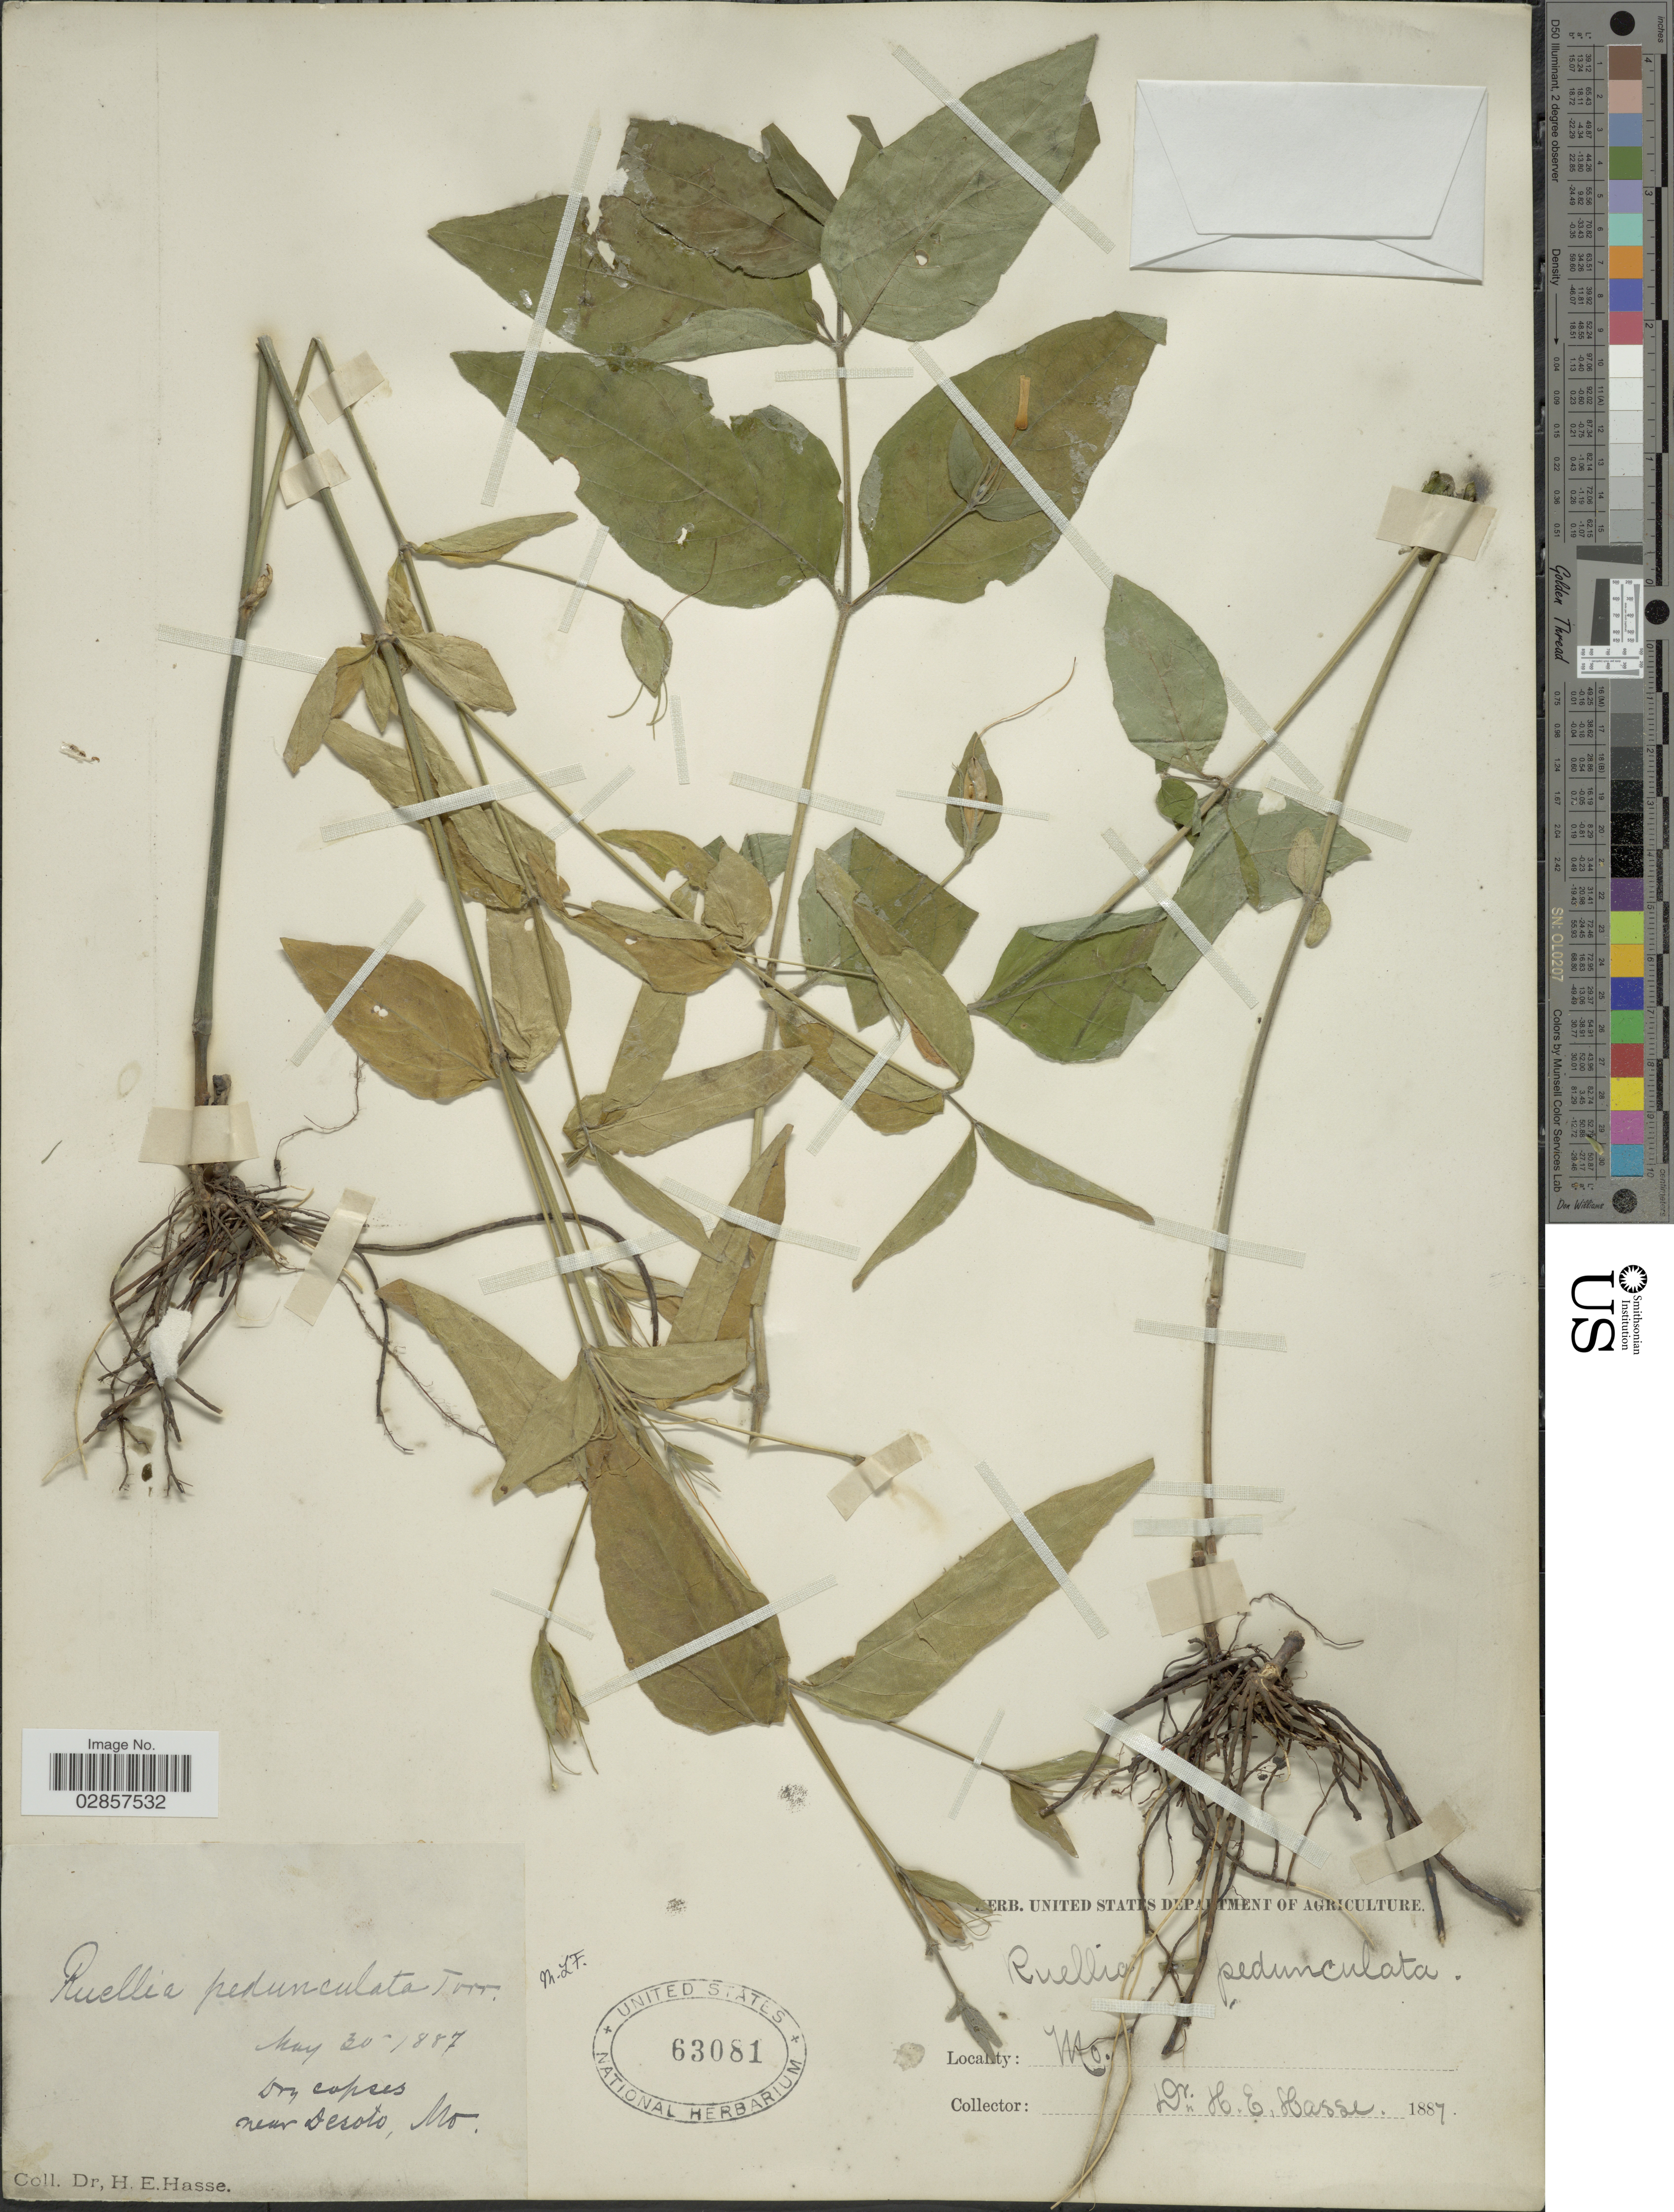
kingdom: Plantae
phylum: Tracheophyta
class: Magnoliopsida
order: Lamiales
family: Acanthaceae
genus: Ruellia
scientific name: Ruellia pedunculata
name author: Torr. ex A. Gray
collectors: H. E. Hasse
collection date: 1887-05-30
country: United States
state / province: Missouri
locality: Near Deroto.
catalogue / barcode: US 63081